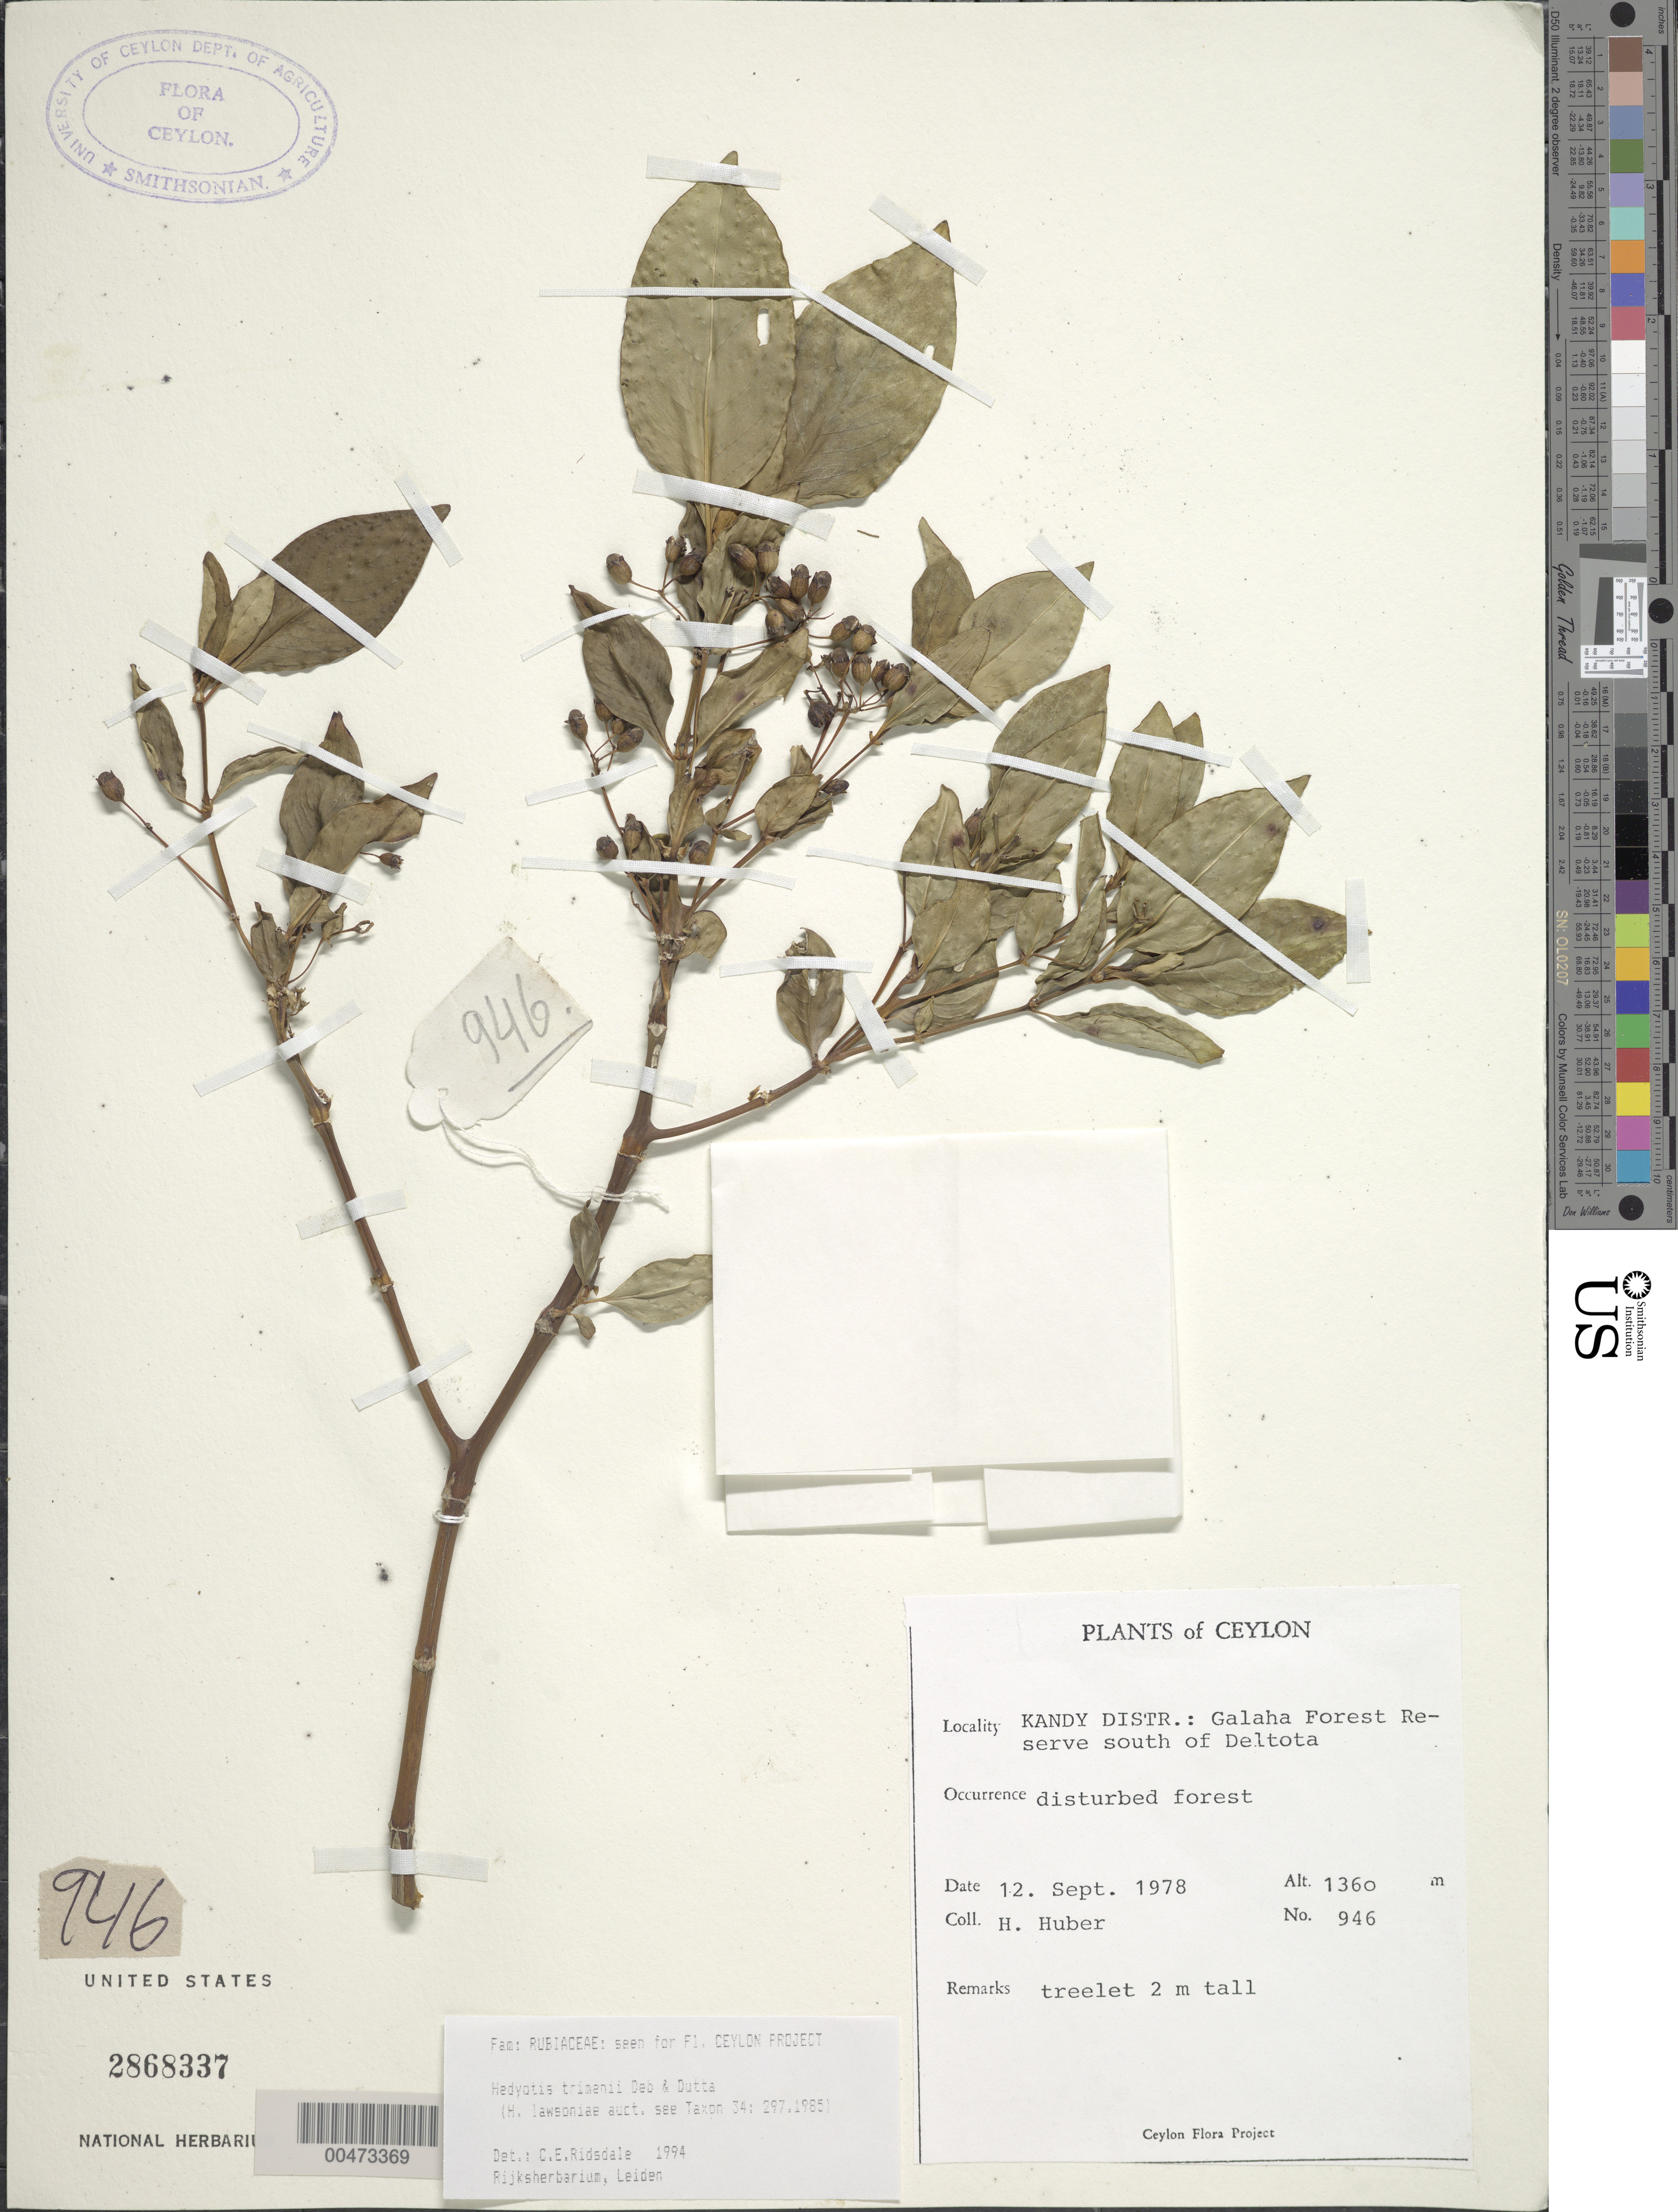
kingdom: Plantae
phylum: Tracheophyta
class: Magnoliopsida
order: Gentianales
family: Rubiaceae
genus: Hedyotis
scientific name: Hedyotis trimenii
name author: Deb & R. Dutta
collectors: H. Huber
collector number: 946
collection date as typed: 12 Sep 1978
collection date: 1978-09-12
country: Sri Lanka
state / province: Central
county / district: Kandy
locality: Galaha Forest Reserve S of Deltota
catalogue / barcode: US 2868337